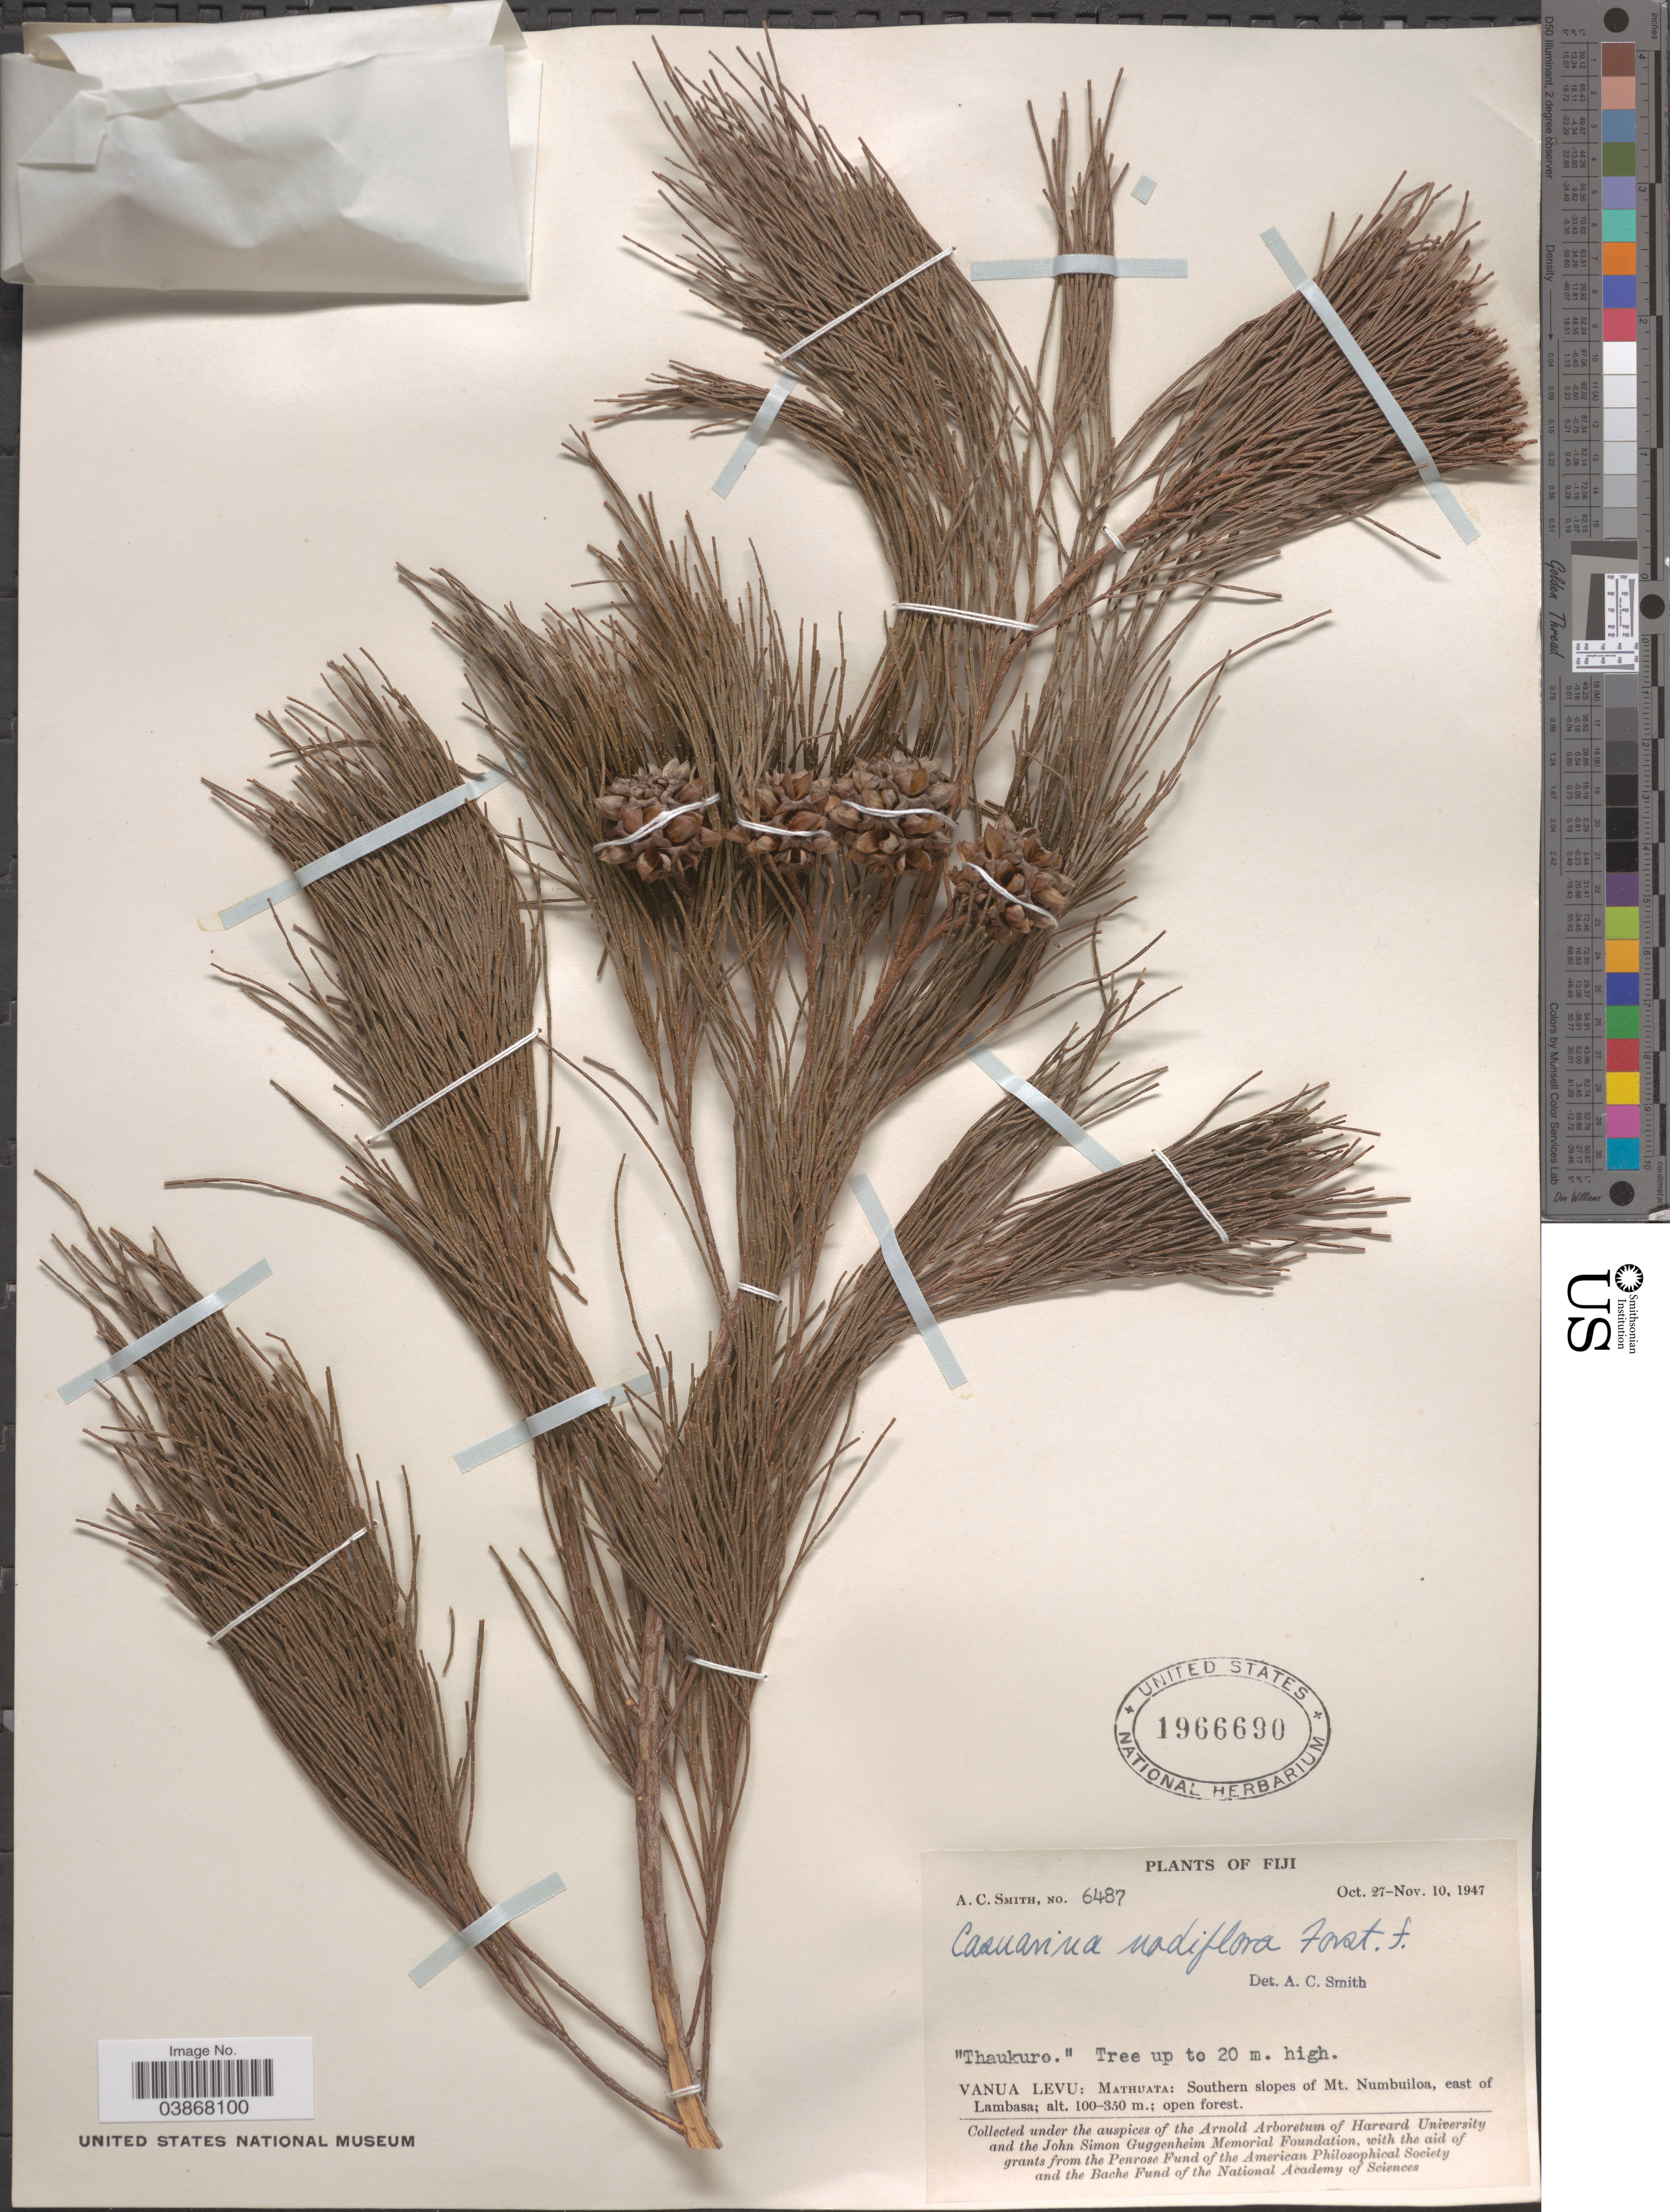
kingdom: Plantae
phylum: Tracheophyta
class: Magnoliopsida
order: Fagales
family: Casuarinaceae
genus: Gymnostoma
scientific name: Gymnostoma vitiense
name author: L.A.S. Johnson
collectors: A. C. Smith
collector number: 6487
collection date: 1947-10-27/1947-11-10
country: Fiji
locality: Vanua Levu: Mathuata: Southern slopes of Mt. Numbuiloa, east of Lambasa.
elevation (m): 100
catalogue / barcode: US 1966690